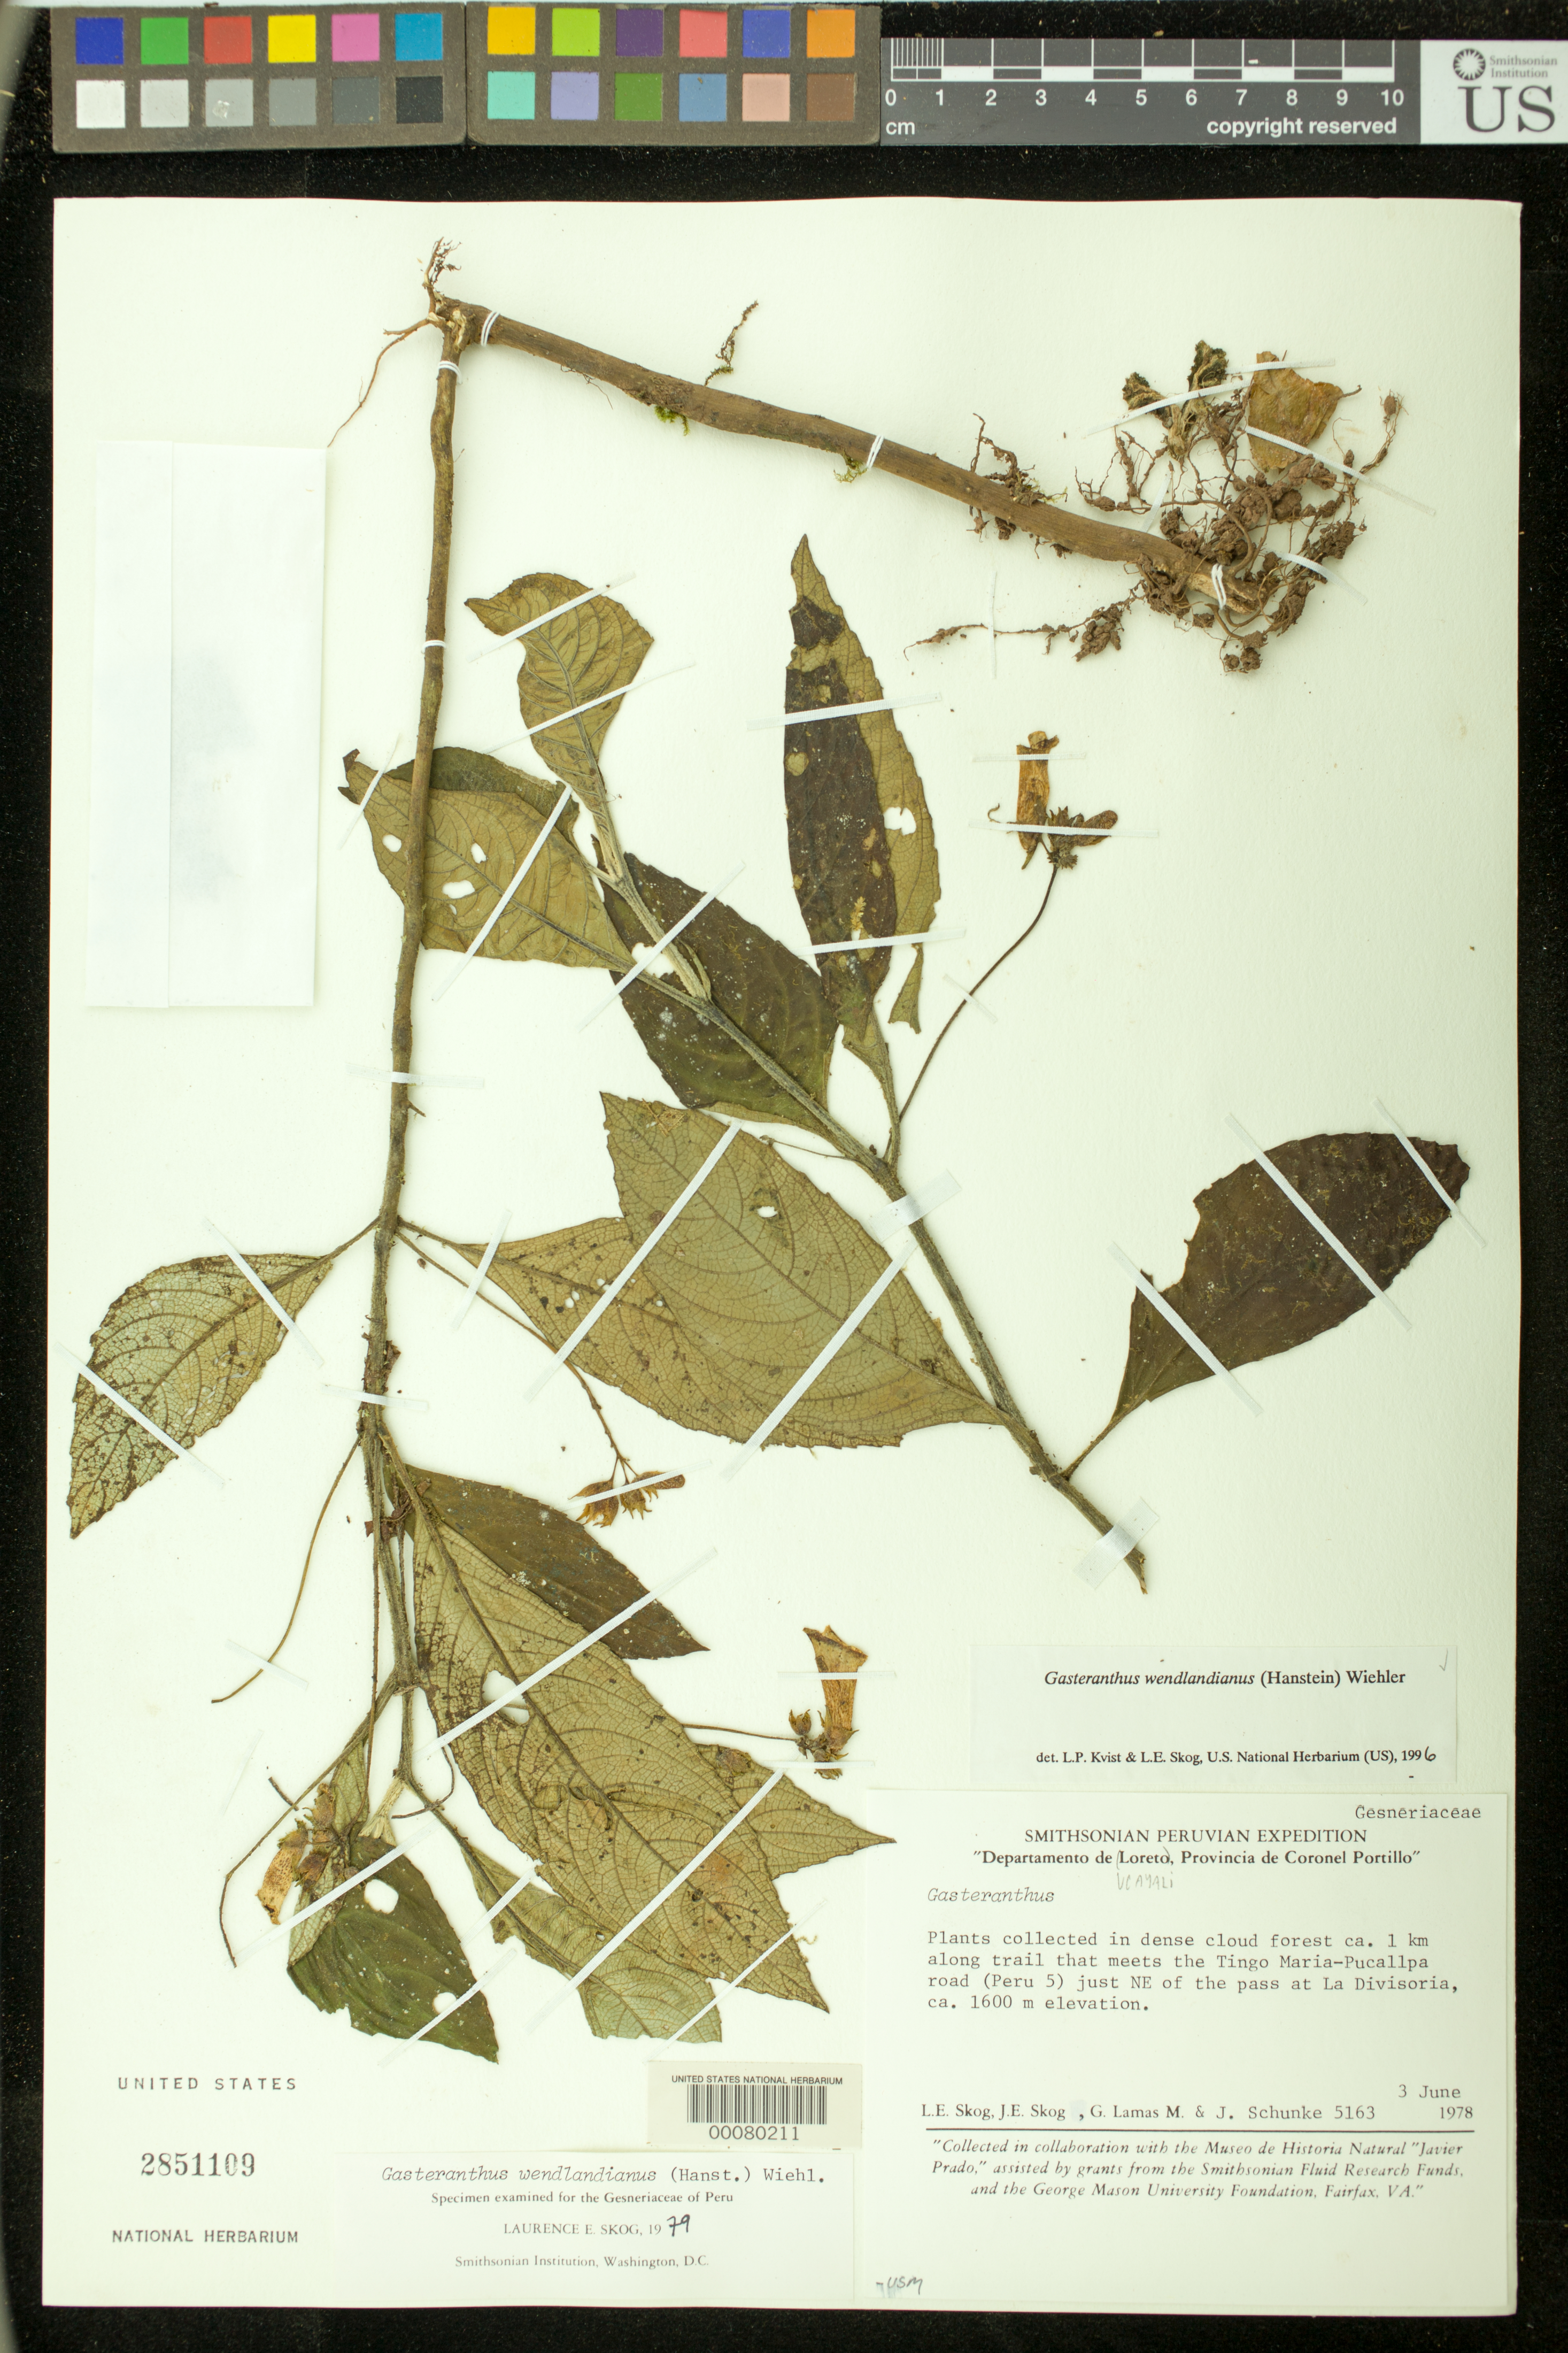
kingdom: Plantae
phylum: Tracheophyta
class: Magnoliopsida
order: Lamiales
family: Gesneriaceae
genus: Gasteranthus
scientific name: Gasteranthus wendlandianus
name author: (Hanst.) Wiehler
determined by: Skog, Laurence E.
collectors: L. E. Skog, J. E. Skog, G. Lamas M. & J. Schunke Vigo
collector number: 5163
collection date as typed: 03 Jun 1978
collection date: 1978-06-03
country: Peru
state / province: Ucayali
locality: Prov. de Coronel Portillo; ca. 1 km along trail that meets the Tingo Maria - Pucallpa road (Peru 5) just NE of pass at La Divisoria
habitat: Dense cloud forest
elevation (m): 1600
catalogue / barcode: US 2851109